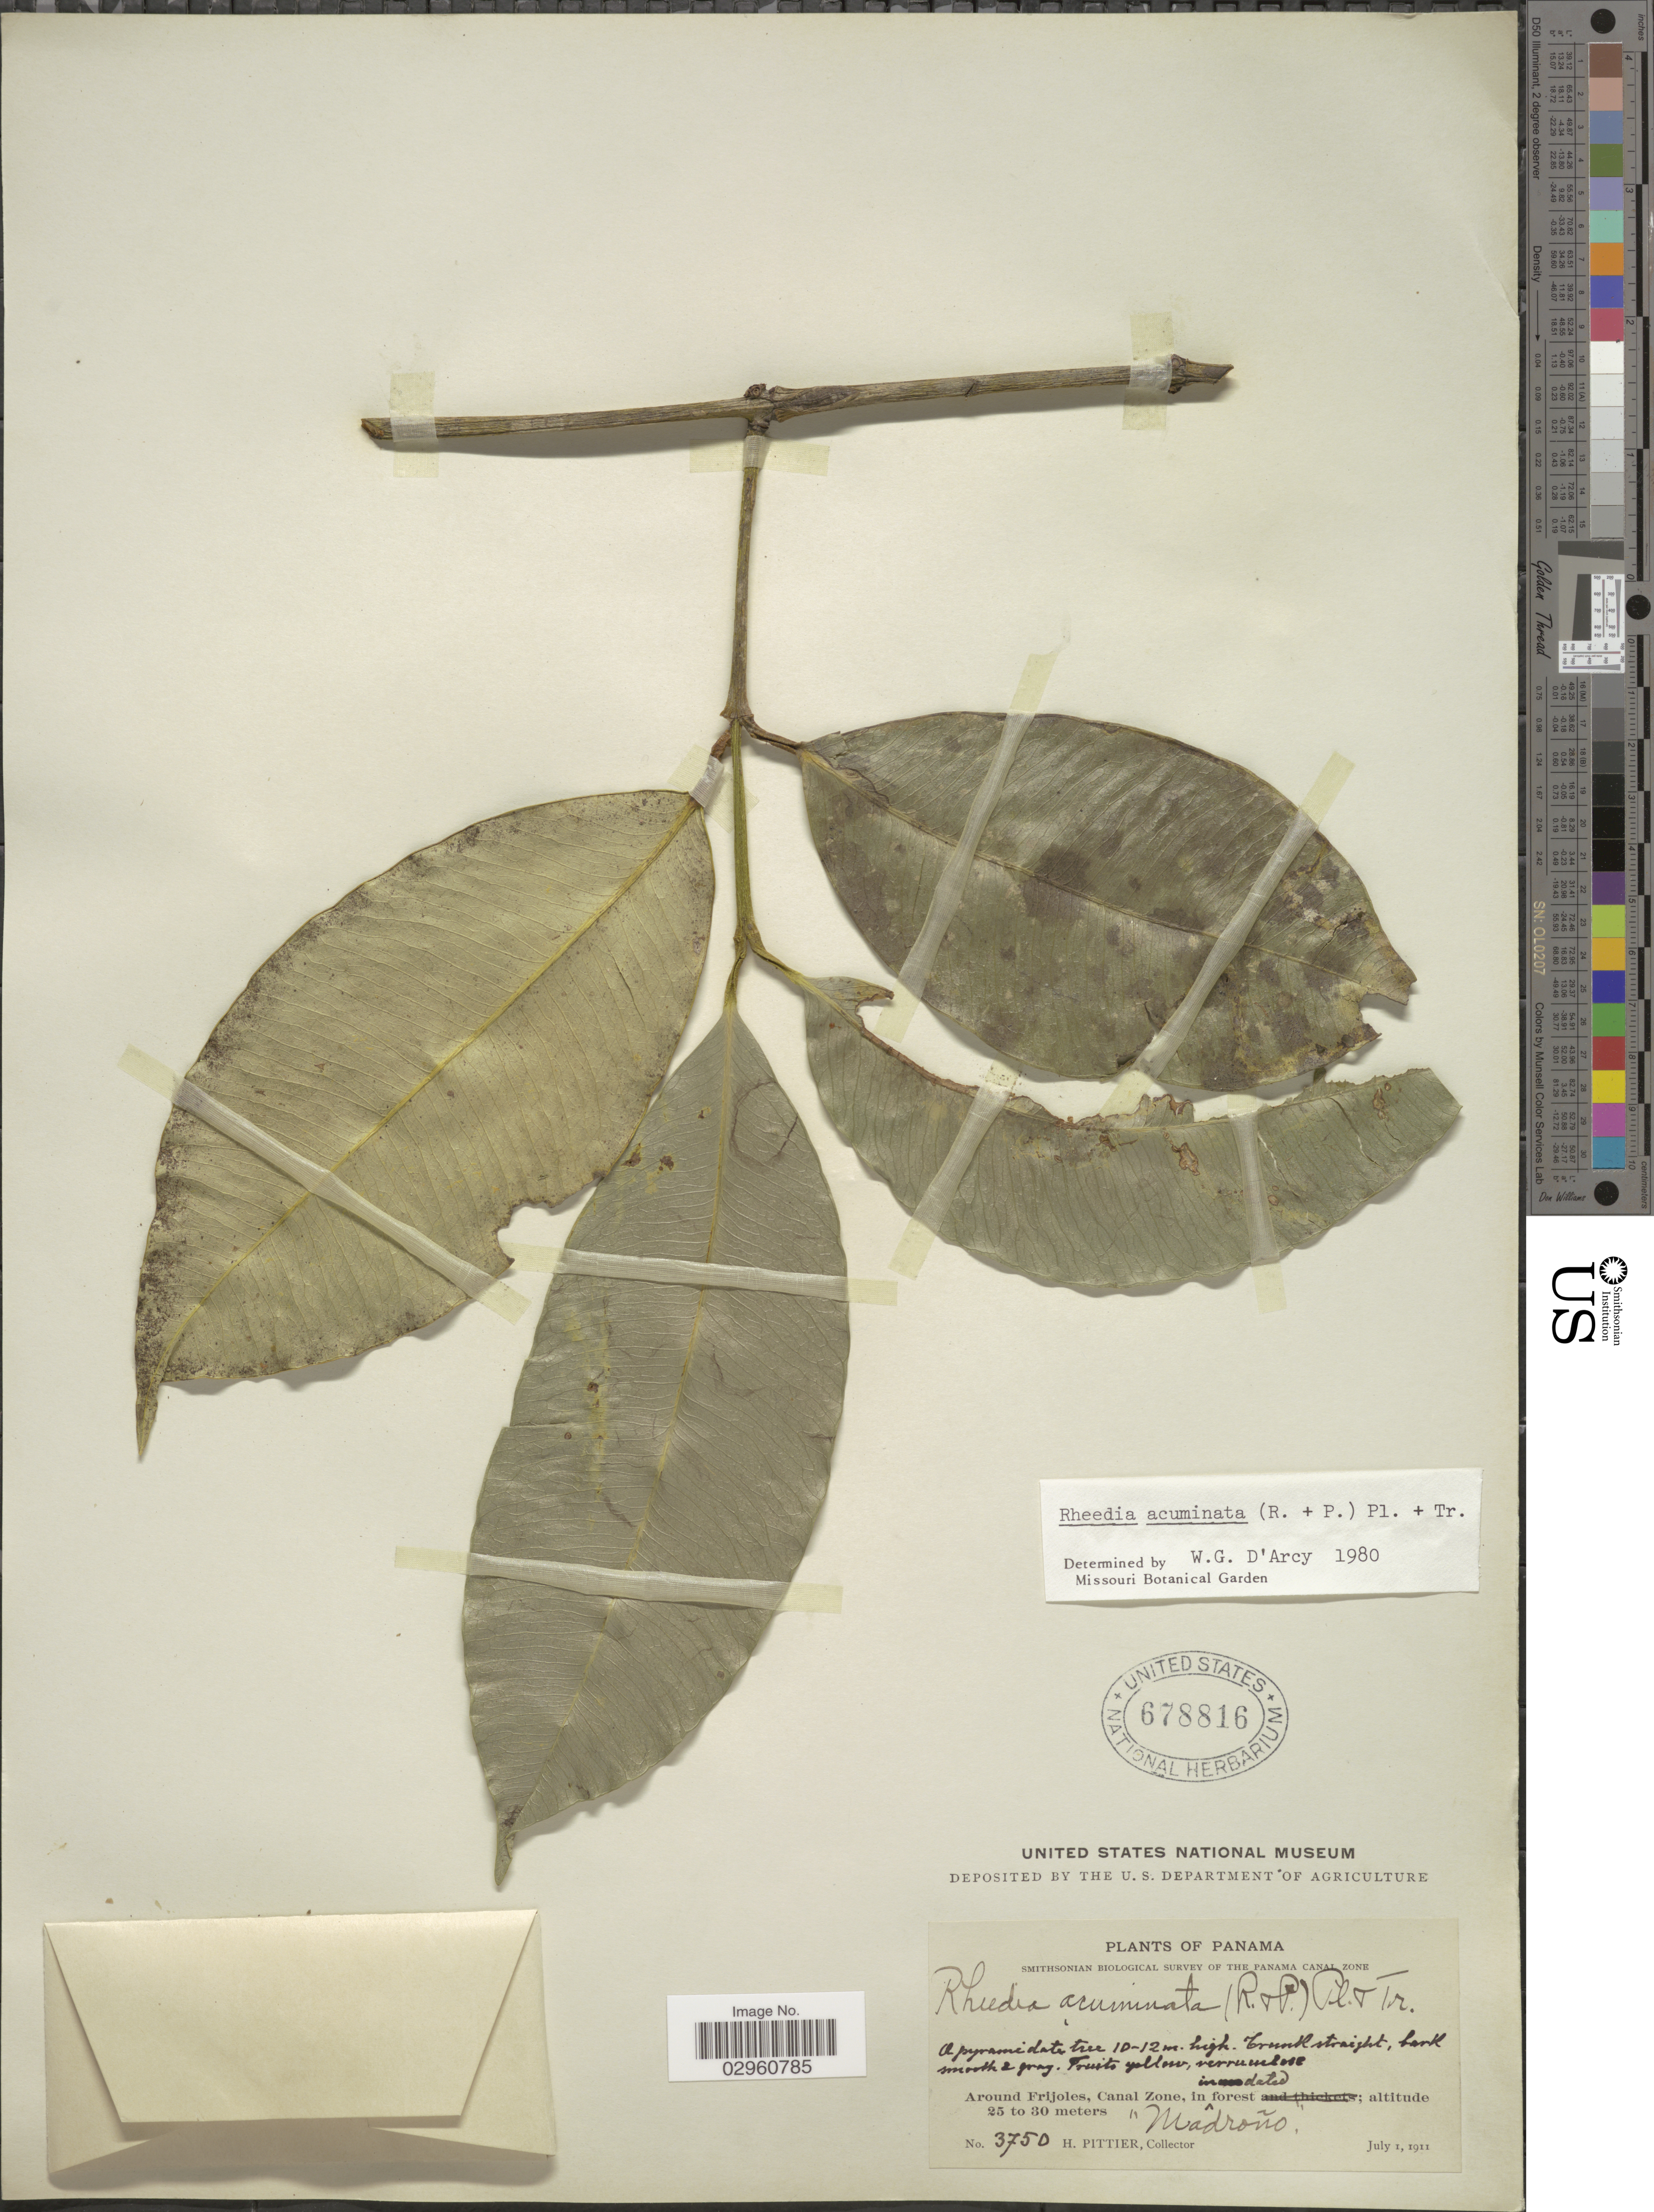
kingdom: Plantae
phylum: Tracheophyta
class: Magnoliopsida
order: Malpighiales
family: Clusiaceae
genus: Garcinia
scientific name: Garcinia madruno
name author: (Kunth) Hammel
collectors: H. F. Pittier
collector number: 3750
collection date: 1911-07-01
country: Panama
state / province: Colón / Panamá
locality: Around Frijoles, Canal Zone, in forest. "Madroño".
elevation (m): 25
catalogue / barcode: US 678816